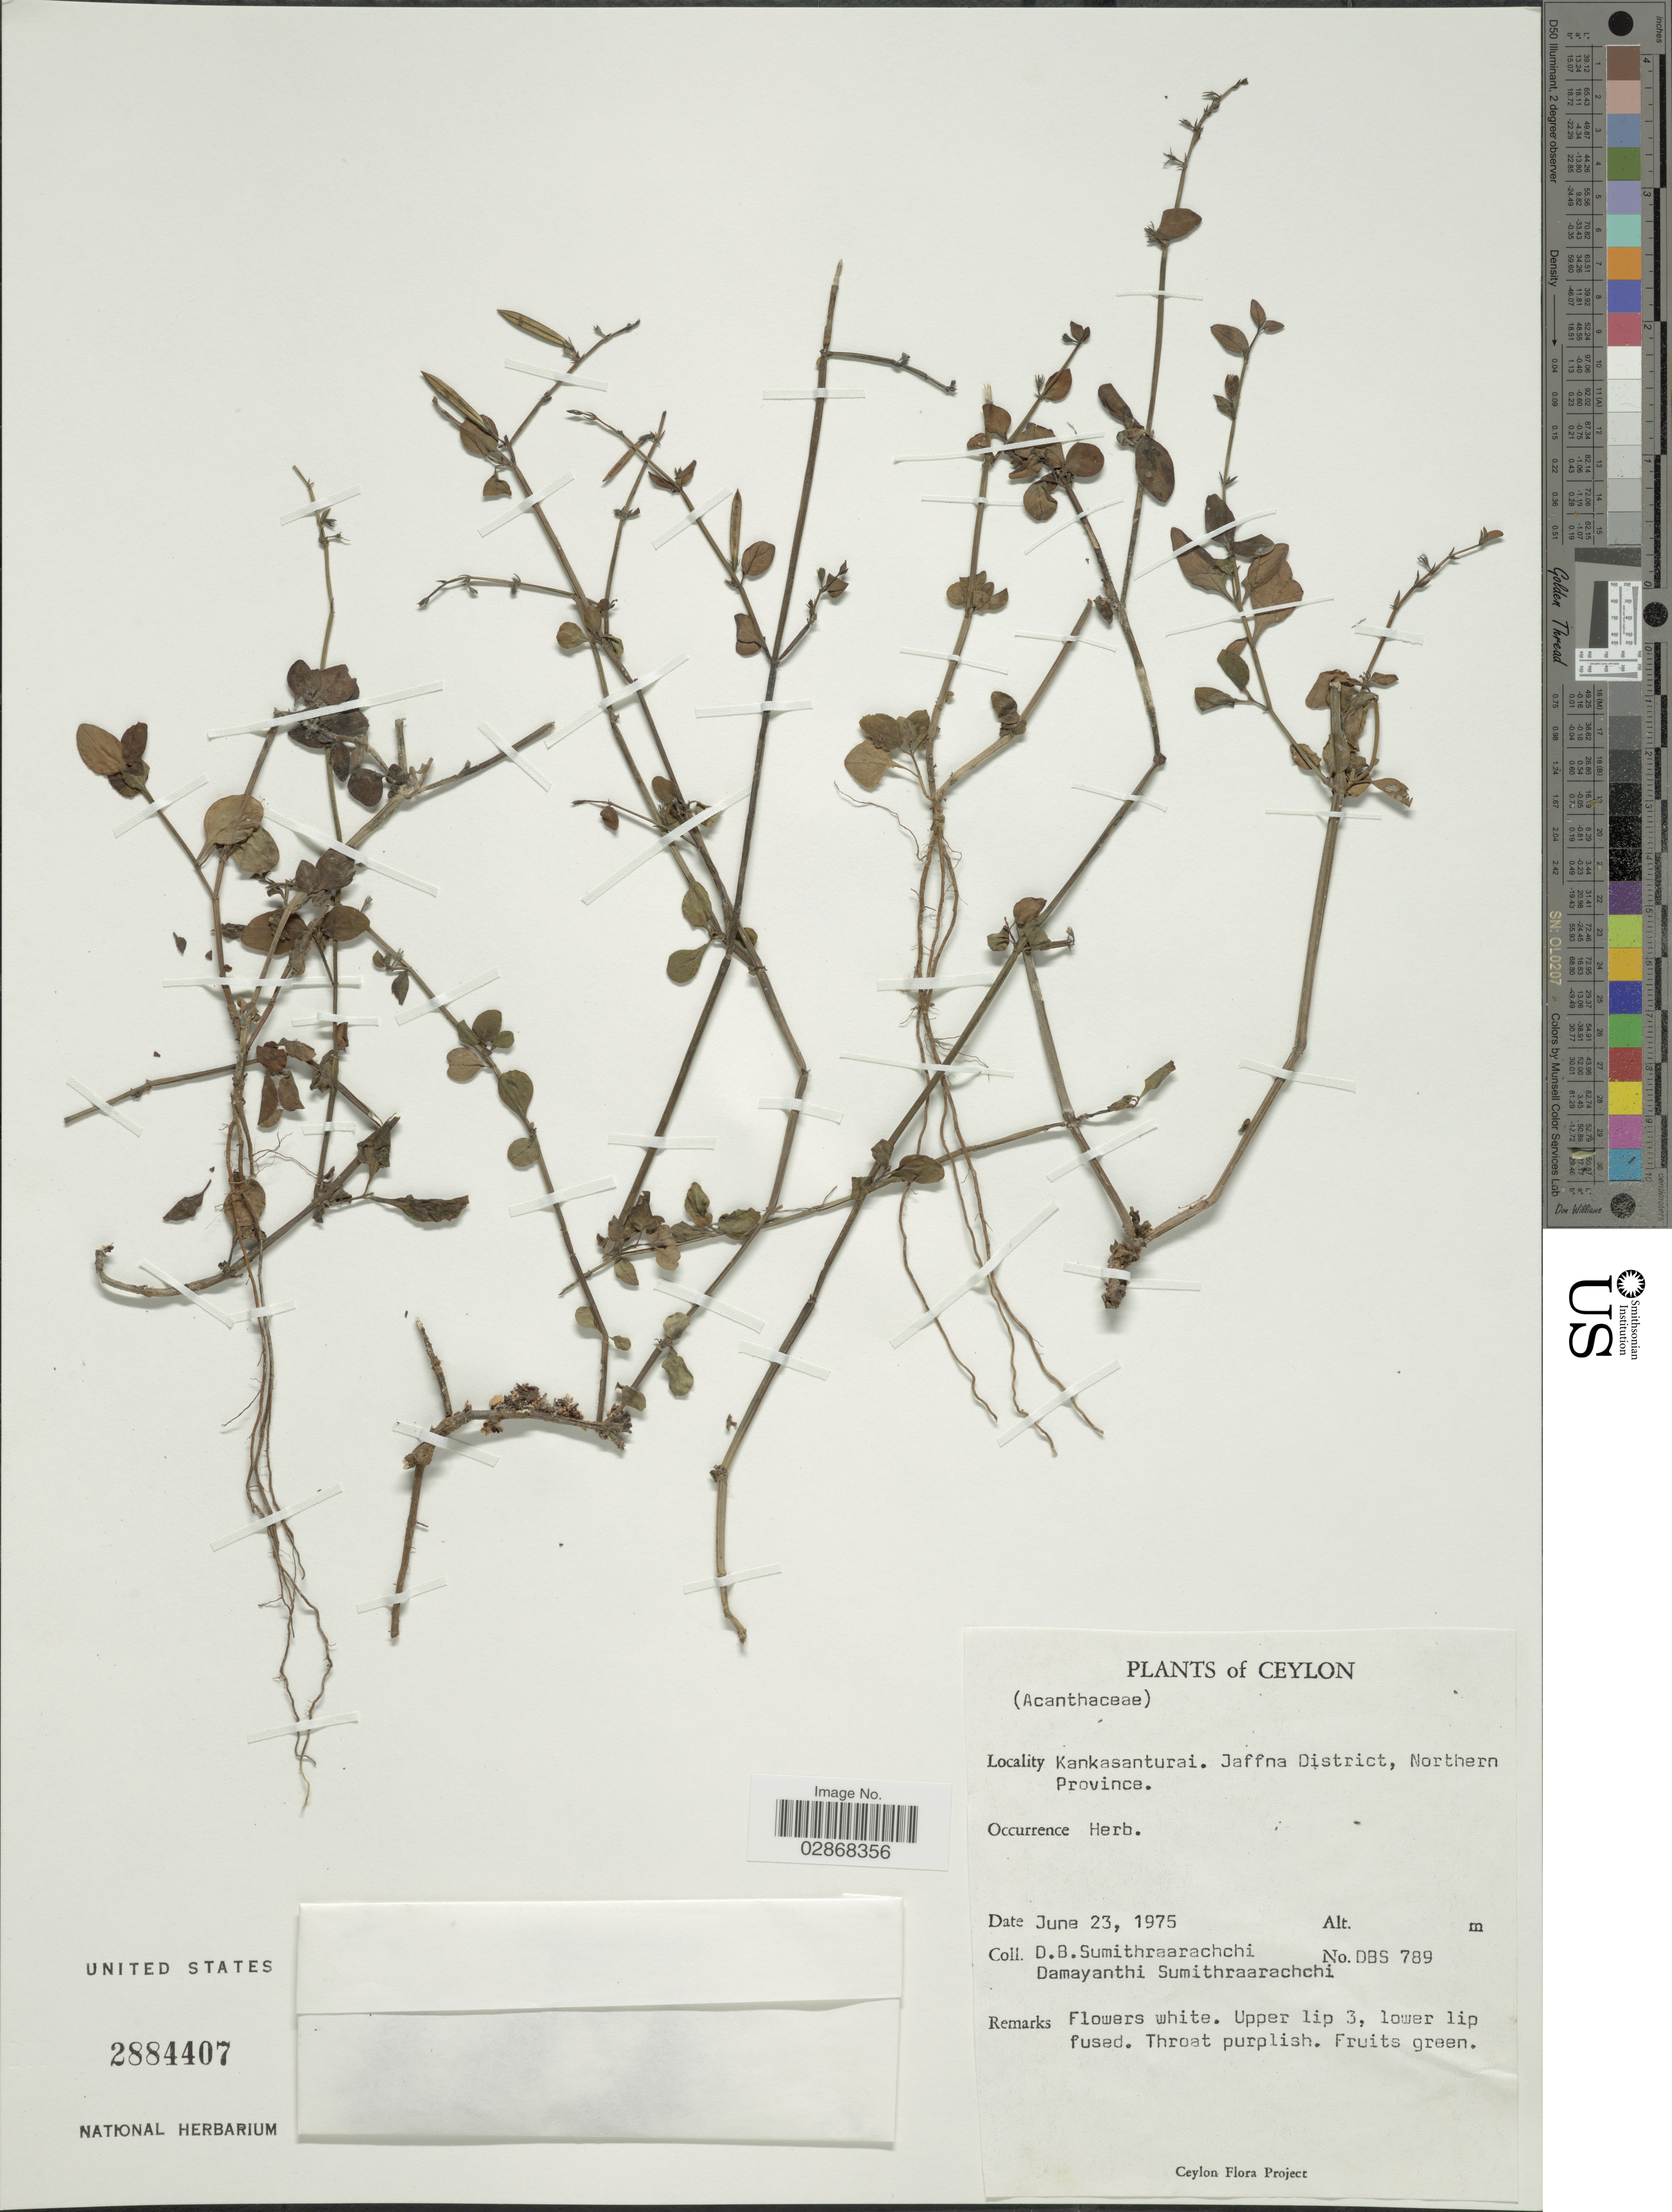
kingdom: Plantae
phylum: Tracheophyta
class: Magnoliopsida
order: Lamiales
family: Acanthaceae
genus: Andrographis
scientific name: Andrographis sp.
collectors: D. B. Sumithraarachchi & D. Sumithraarachchi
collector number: DBS789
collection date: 1975-06-23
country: Sri Lanka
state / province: Northern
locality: Kankasanturai. Jaffna District. Ceylon.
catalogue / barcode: US 2884407